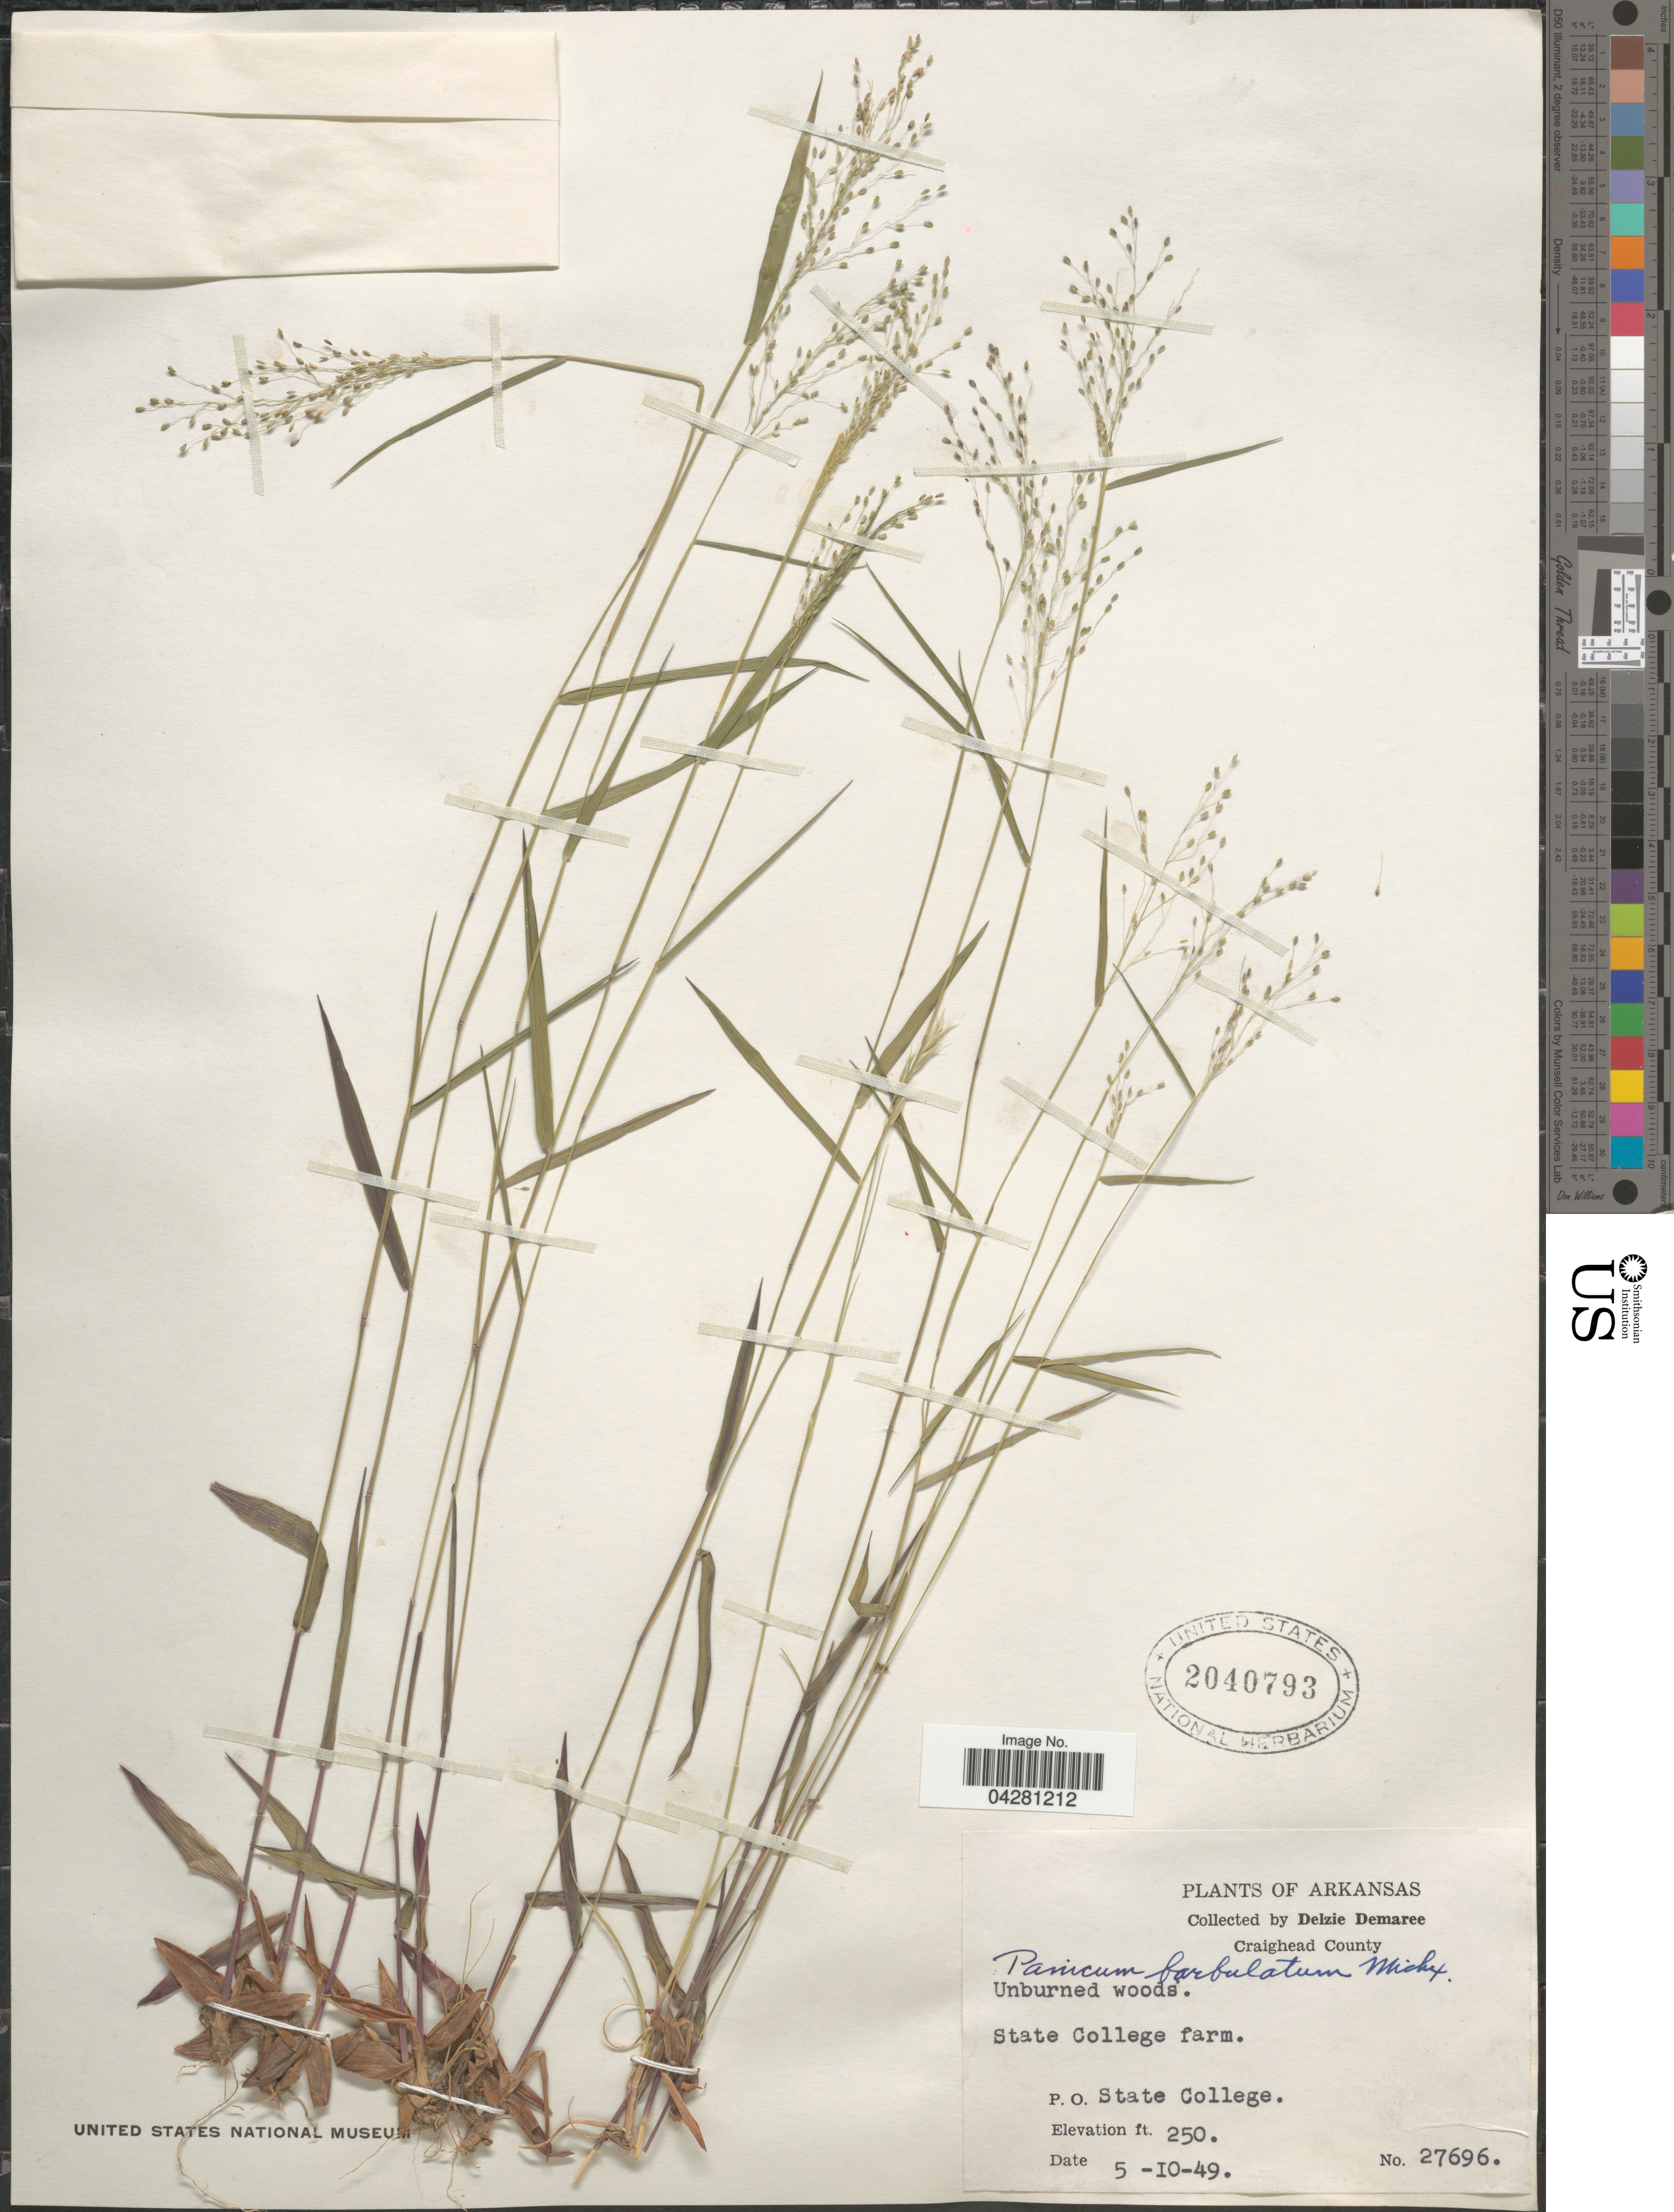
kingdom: Plantae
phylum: Tracheophyta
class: Liliopsida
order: Poales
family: Poaceae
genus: Dichanthelium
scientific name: Dichanthelium dichotomum var. dichotomum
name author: (L.) Gould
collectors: D. Demaree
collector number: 27696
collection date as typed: Transcribed d/m/y: 10/5/49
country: United States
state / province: Arkansas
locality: Craighead County. State College farm. P.O. State College.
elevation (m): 76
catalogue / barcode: US 2040793